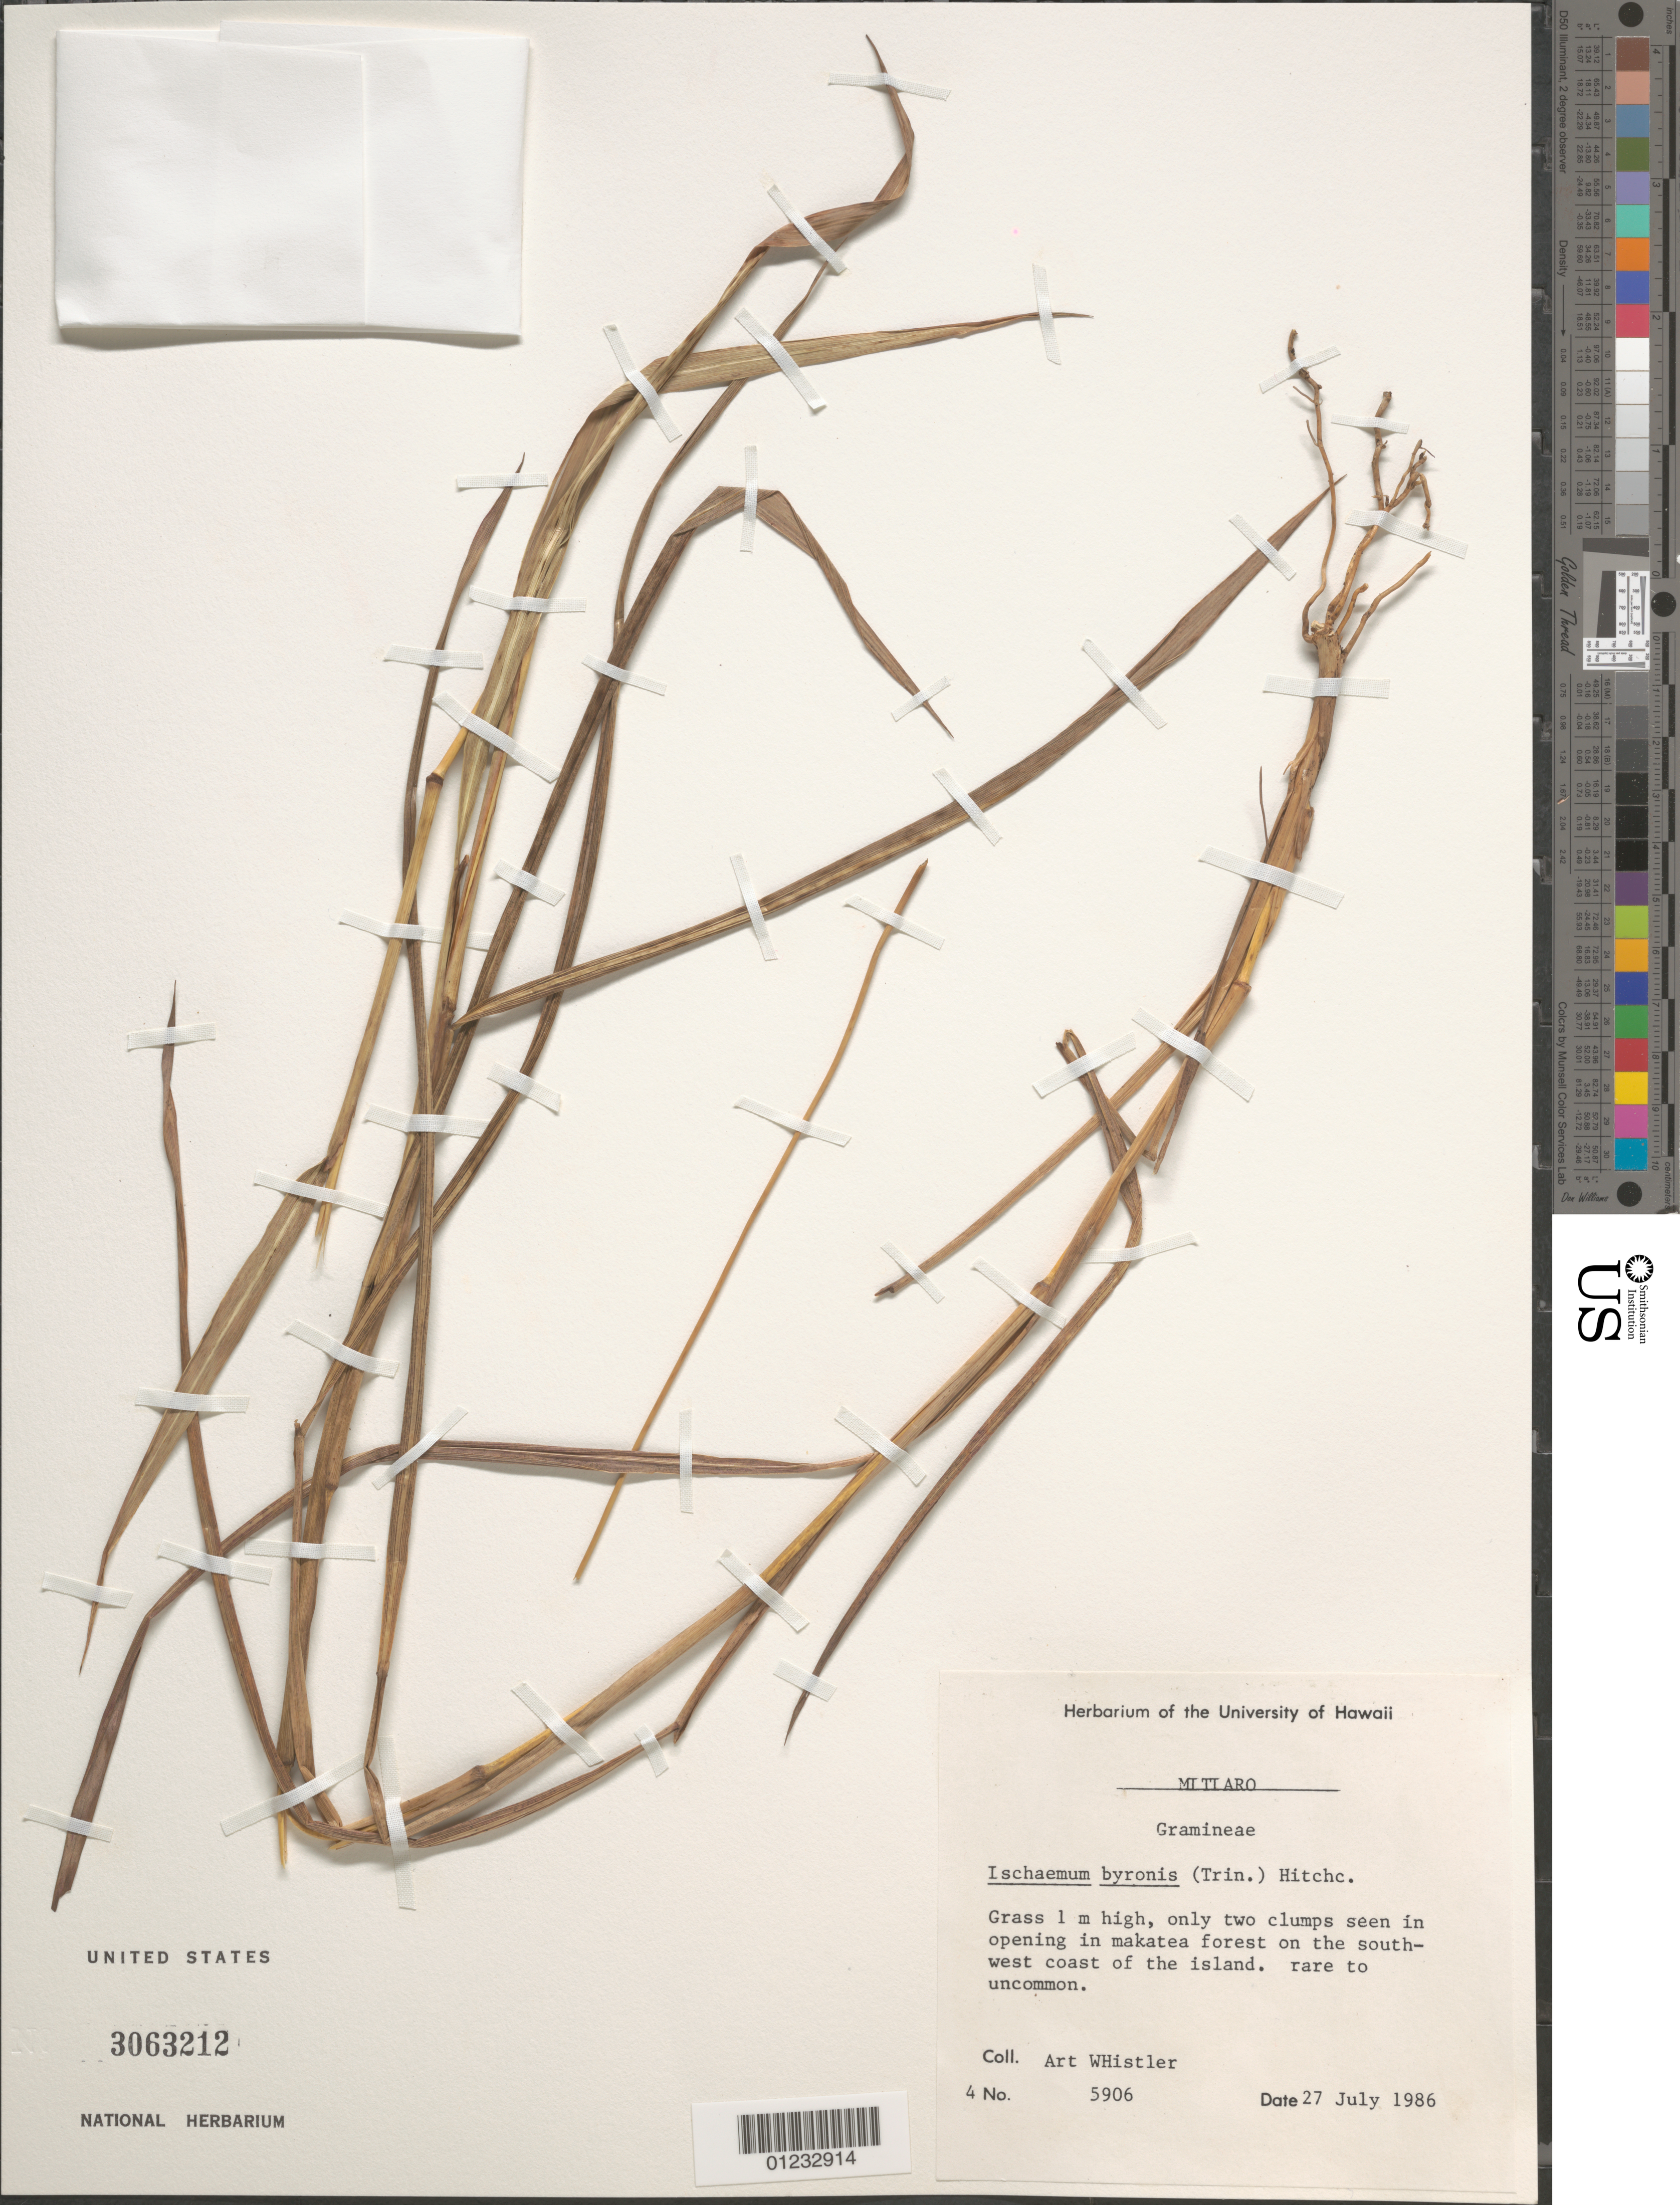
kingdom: Plantae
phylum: Tracheophyta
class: Liliopsida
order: Poales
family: Poaceae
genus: Ischaemum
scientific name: Ischaemum byrone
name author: (Trin.) Hitchc.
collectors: A. Whistler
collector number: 5906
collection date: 1986-07-27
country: Cook Islands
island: Mitiaro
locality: In makatea forest on the southwest coast of the island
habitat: Opening in forest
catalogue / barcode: US 3063212